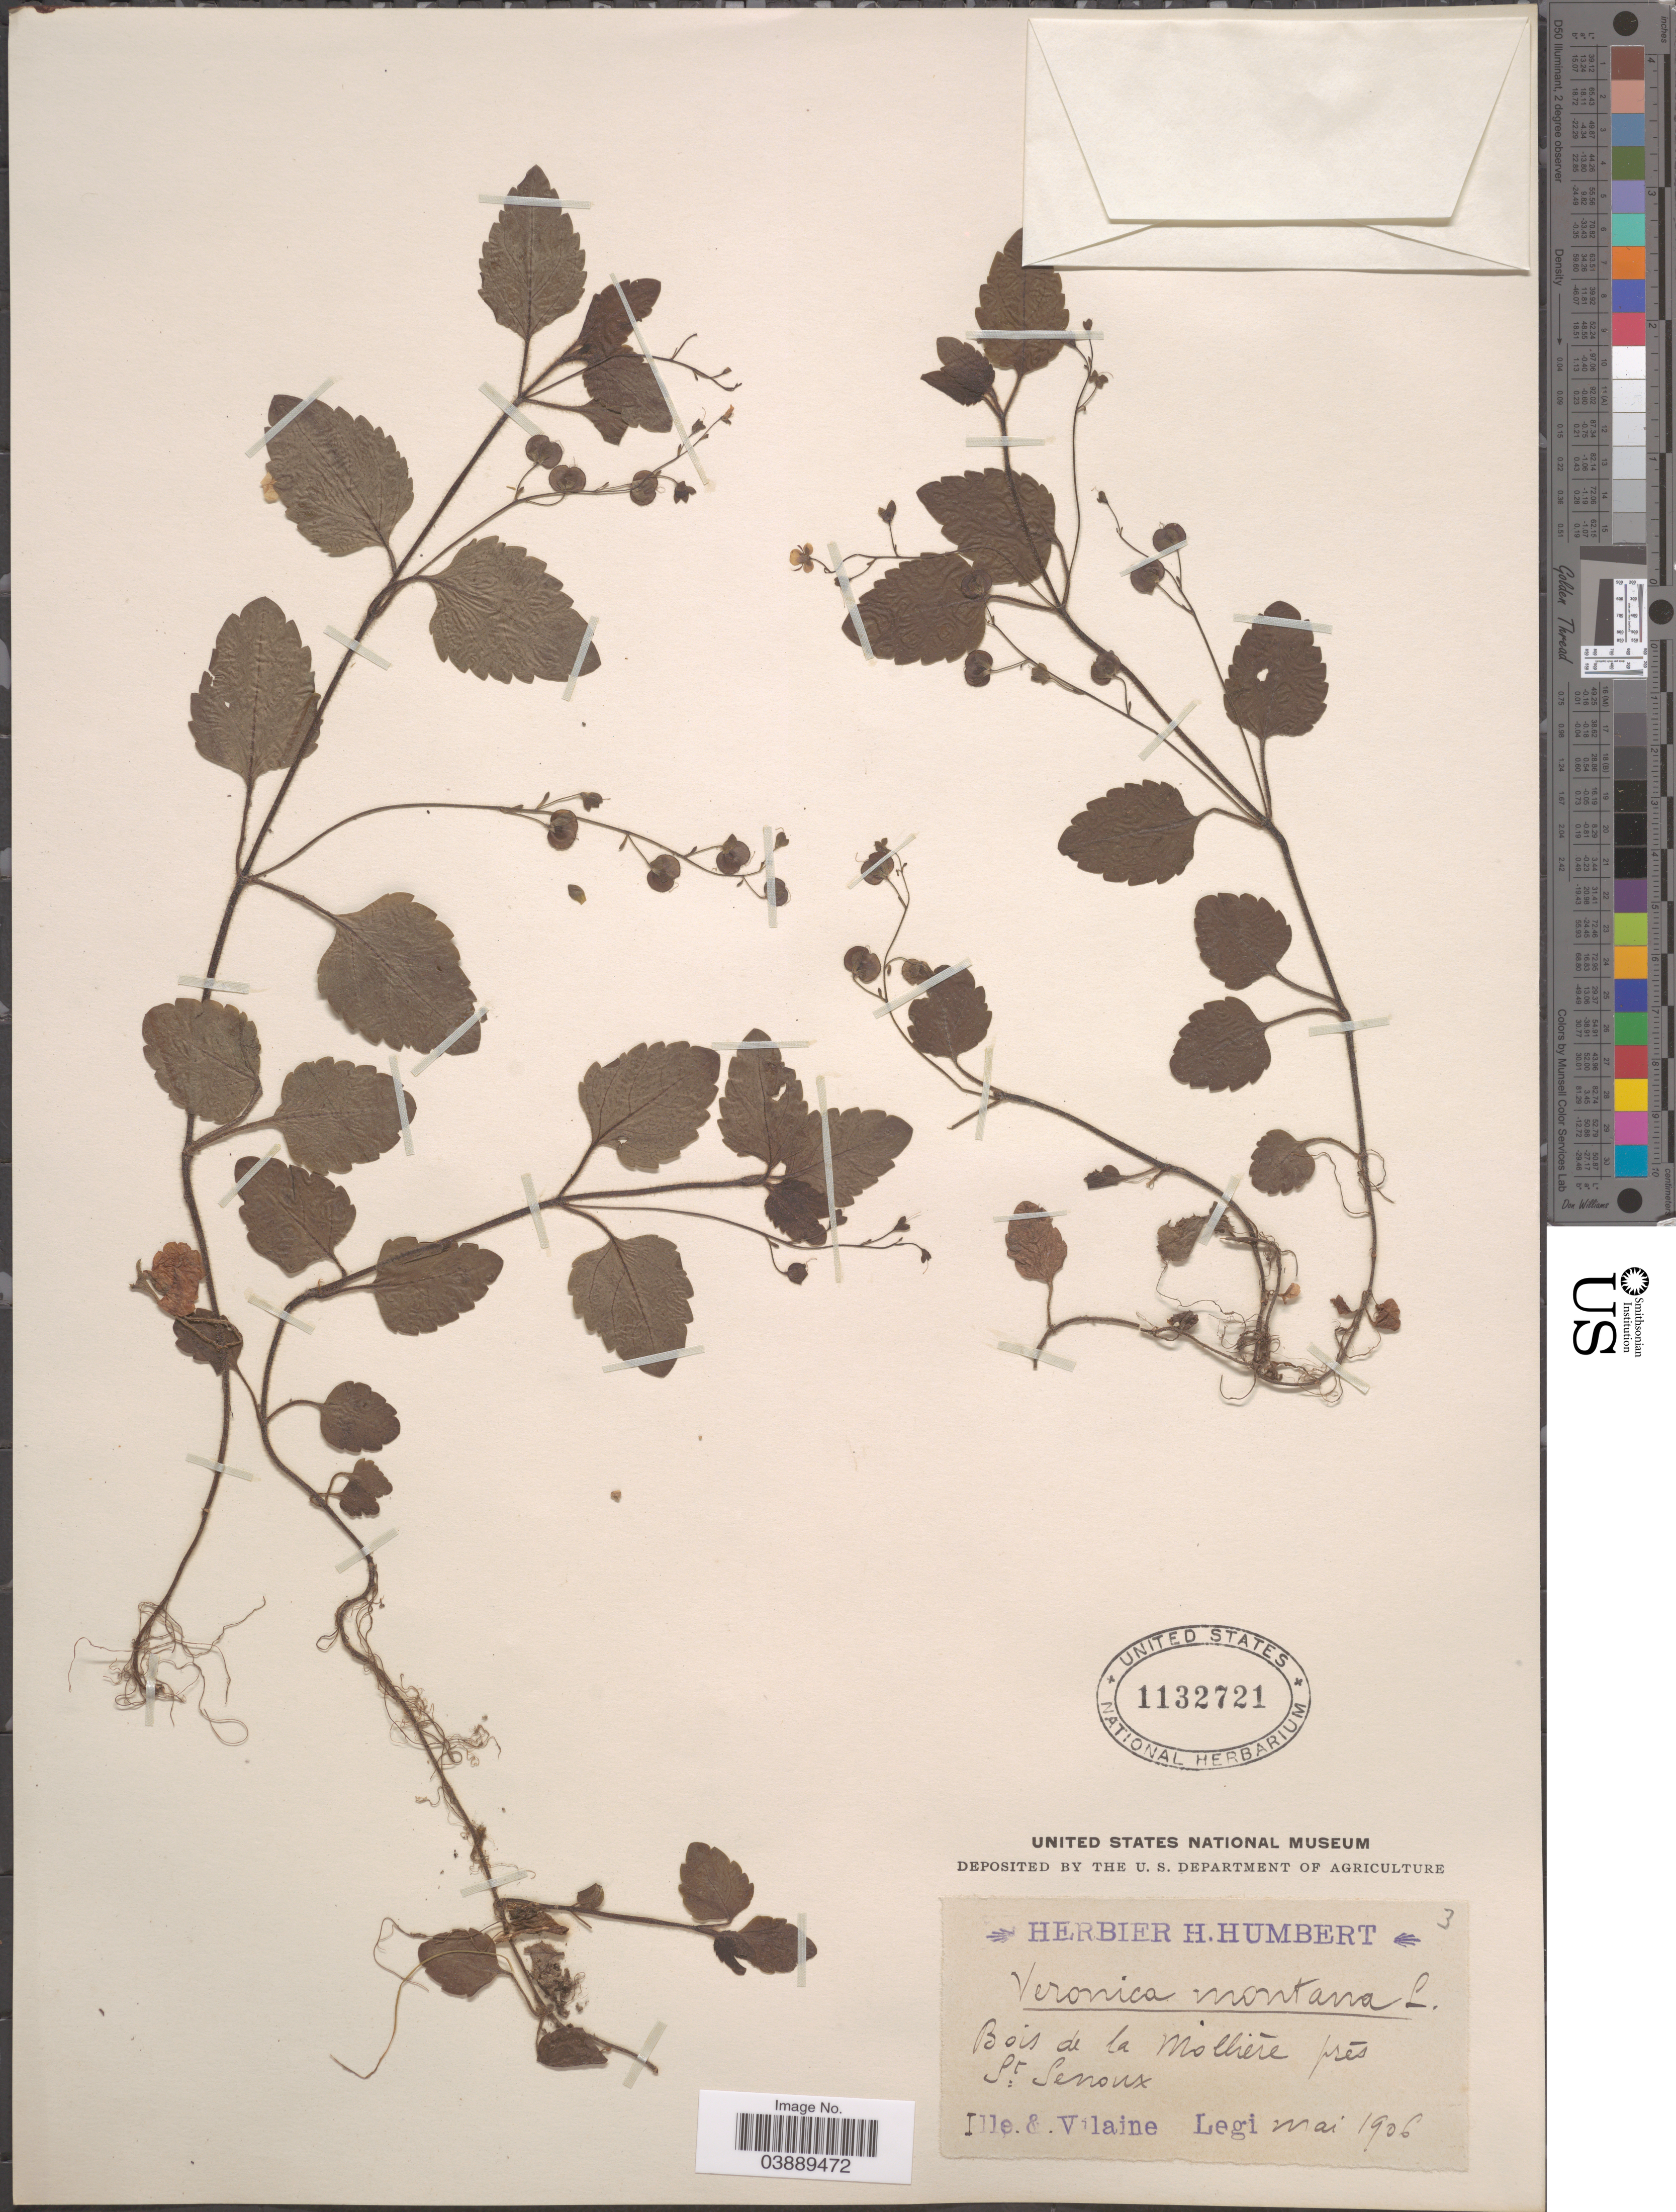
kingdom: Plantae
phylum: Tracheophyta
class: Magnoliopsida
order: Lamiales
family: Plantaginaceae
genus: Veronica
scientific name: Veronica montana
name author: L.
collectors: Ille & Vilaine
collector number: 3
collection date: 1906-05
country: France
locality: Bois de la Molliére prés. St. Senoux.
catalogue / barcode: US 1132721